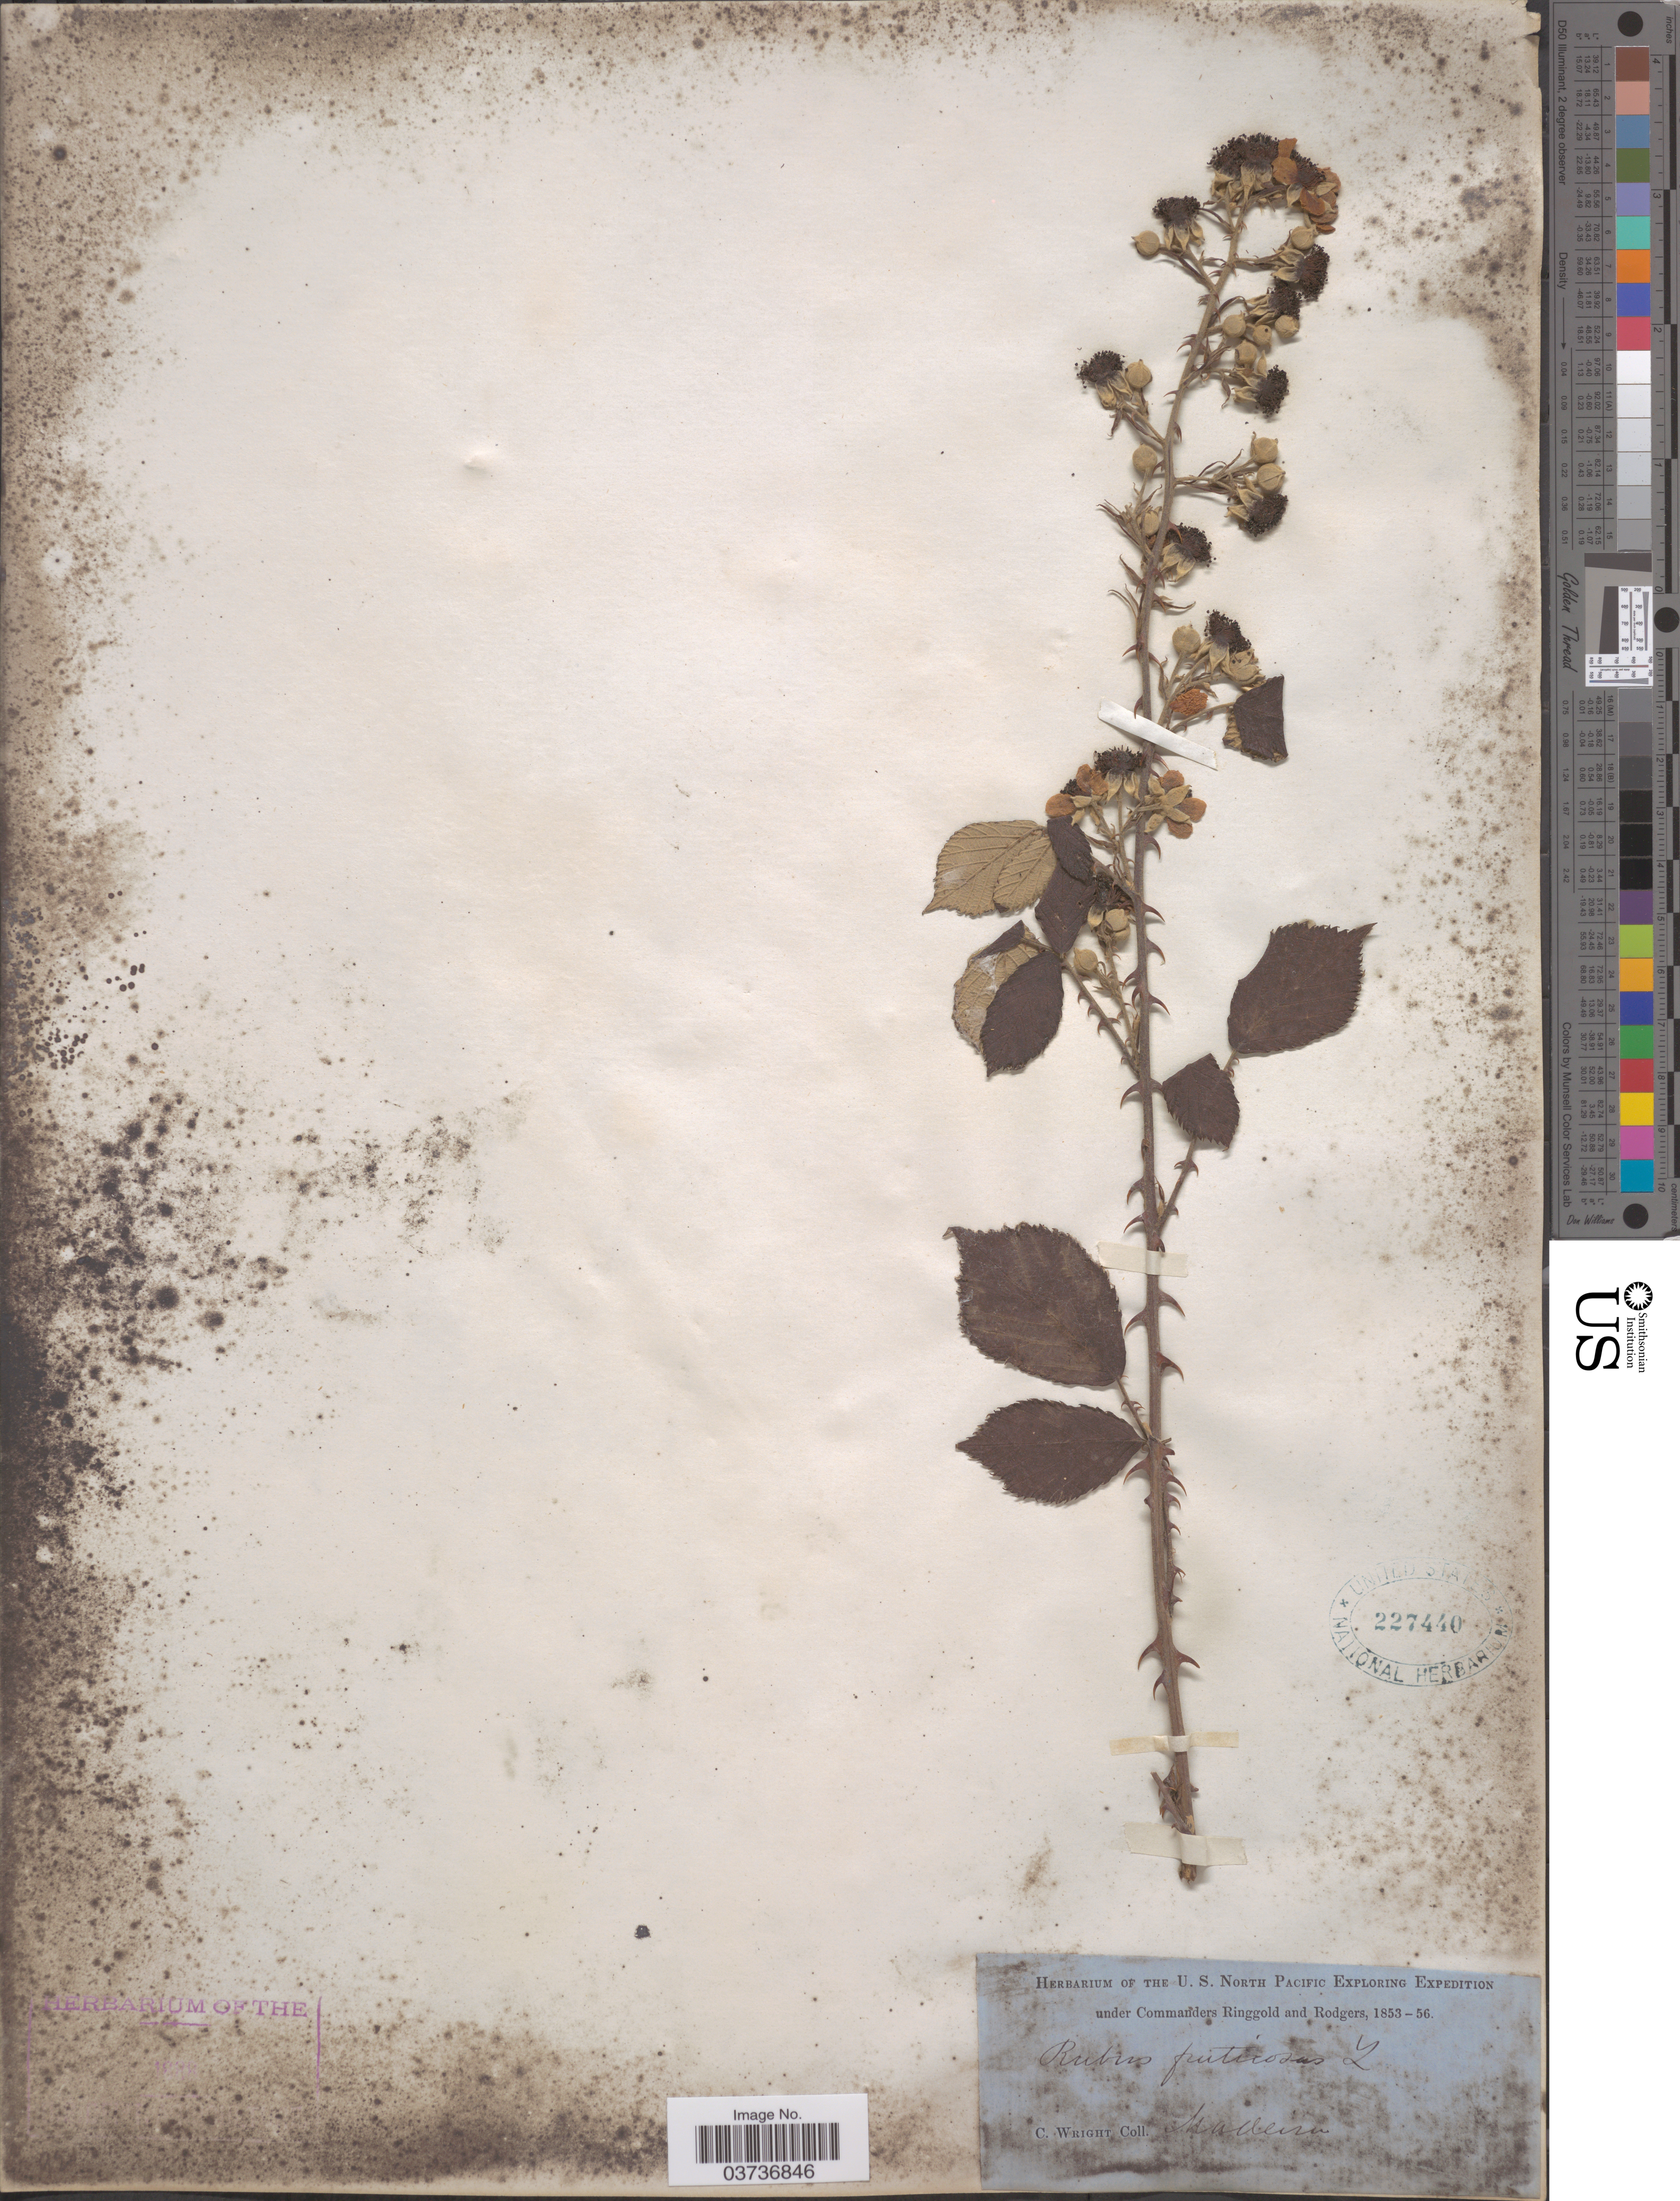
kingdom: Plantae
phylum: Tracheophyta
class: Magnoliopsida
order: Rosales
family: Rosaceae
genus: Rubus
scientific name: Rubus fruticosus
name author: L.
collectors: C. Wright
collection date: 1853/1856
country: Portugal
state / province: Madeira (Aut. Reg.)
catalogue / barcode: US 227440